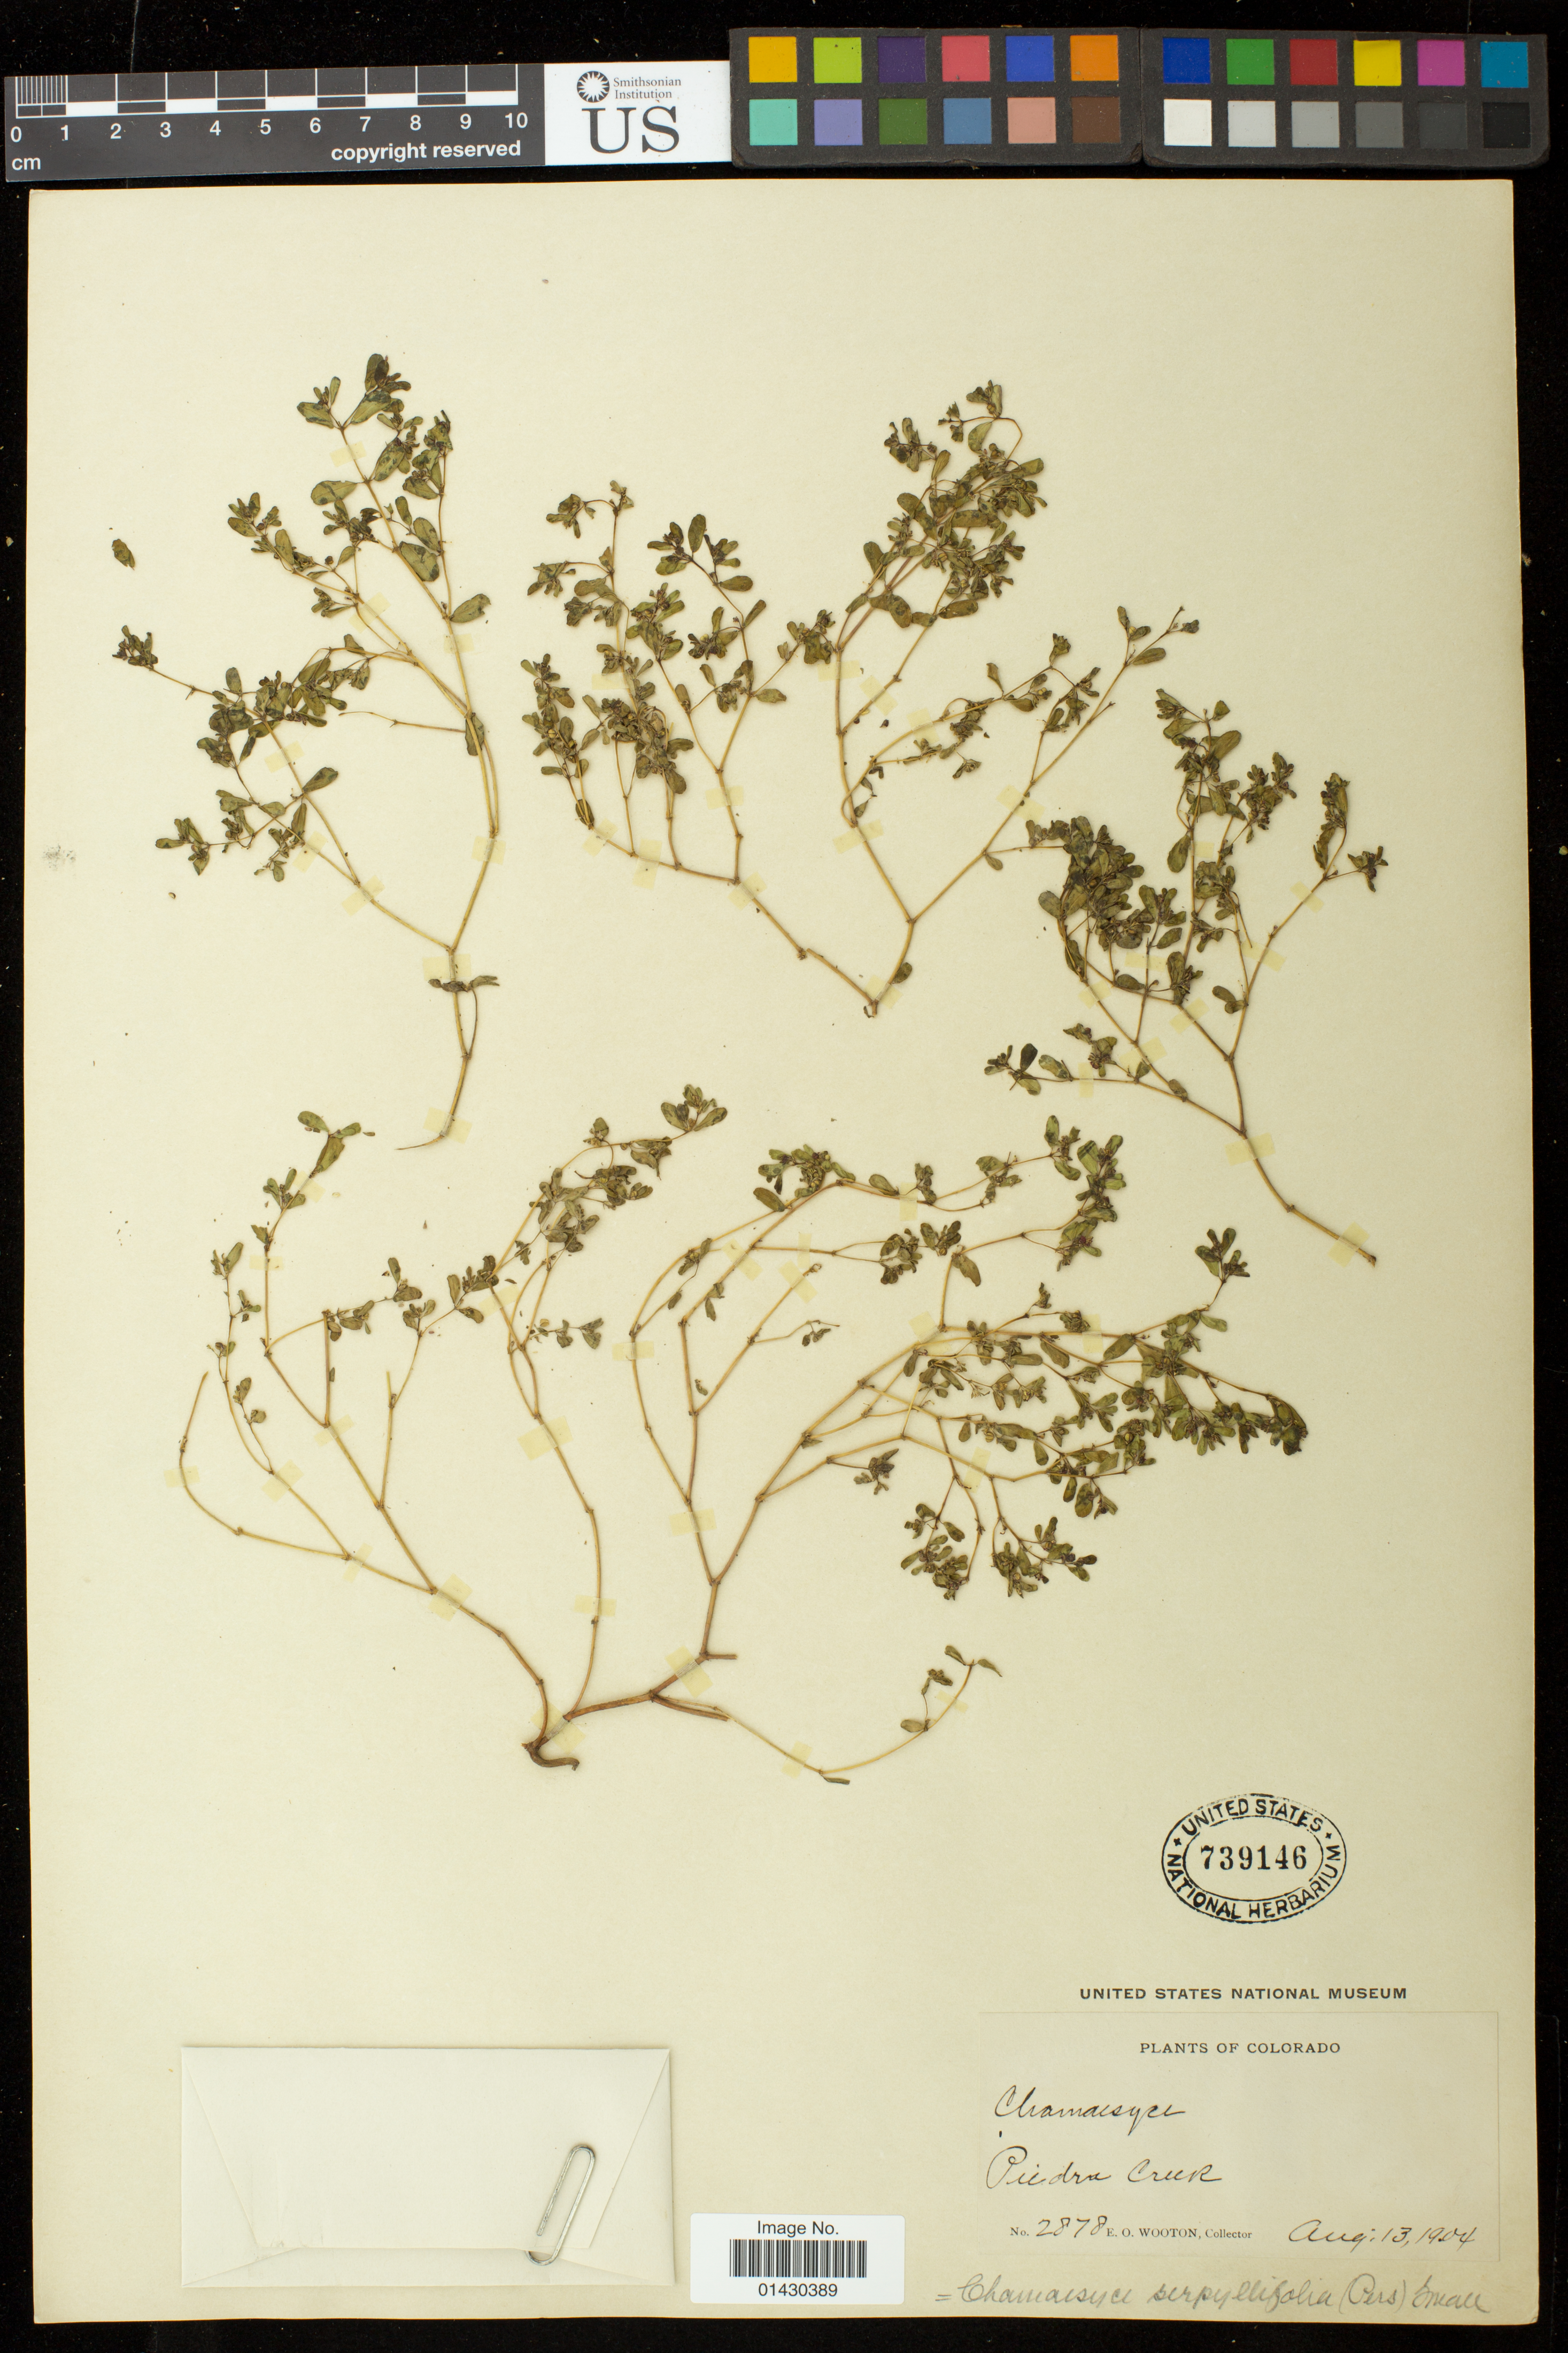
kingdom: Plantae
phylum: Tracheophyta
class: Magnoliopsida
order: Malpighiales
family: Euphorbiaceae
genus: Euphorbia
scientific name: Euphorbia serpillifolia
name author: Pers.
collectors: E. O. Wooton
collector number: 2878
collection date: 1904-08-13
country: United States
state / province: Colorado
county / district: Archuleta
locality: Piedra Creek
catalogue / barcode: US 739146